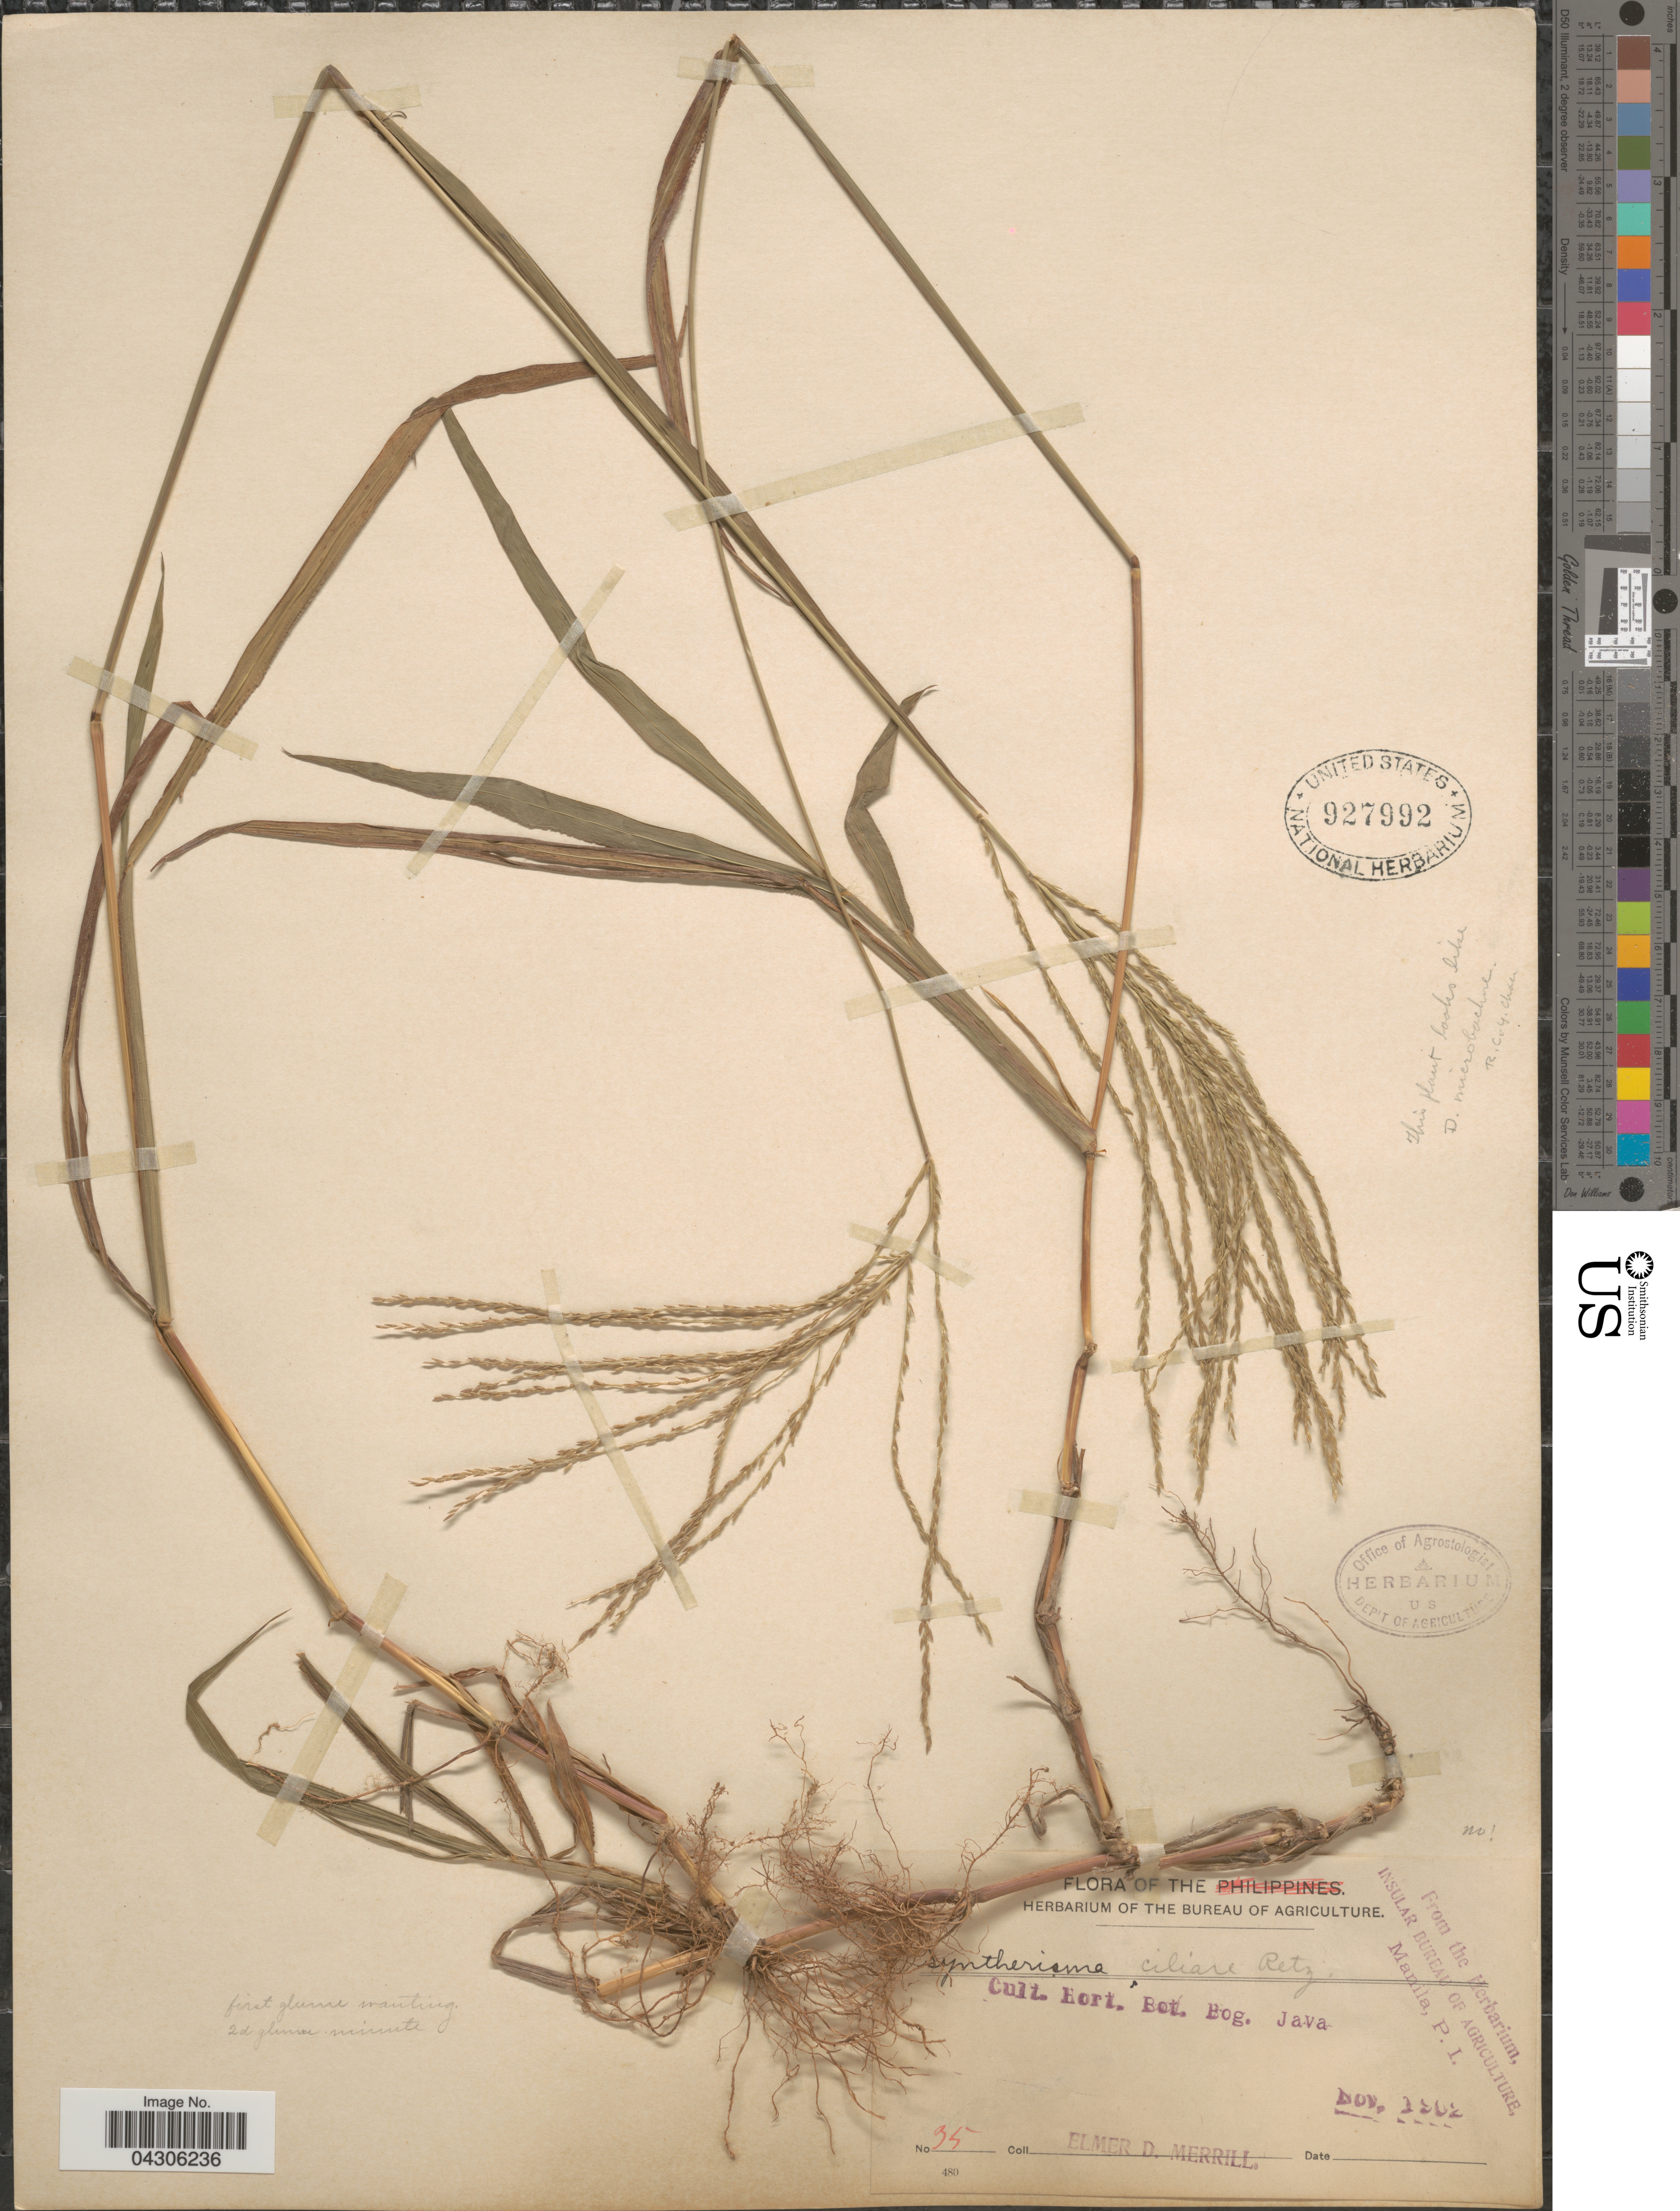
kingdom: Plantae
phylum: Tracheophyta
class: Liliopsida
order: Poales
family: Poaceae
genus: Digitaria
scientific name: Digitaria sanguinalis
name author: (L.) Scop.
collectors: E. D. Merrill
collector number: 35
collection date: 1902-11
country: Indonesia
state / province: Java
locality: Cult. Hort. Bot. Bog. Java.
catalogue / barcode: US 927992